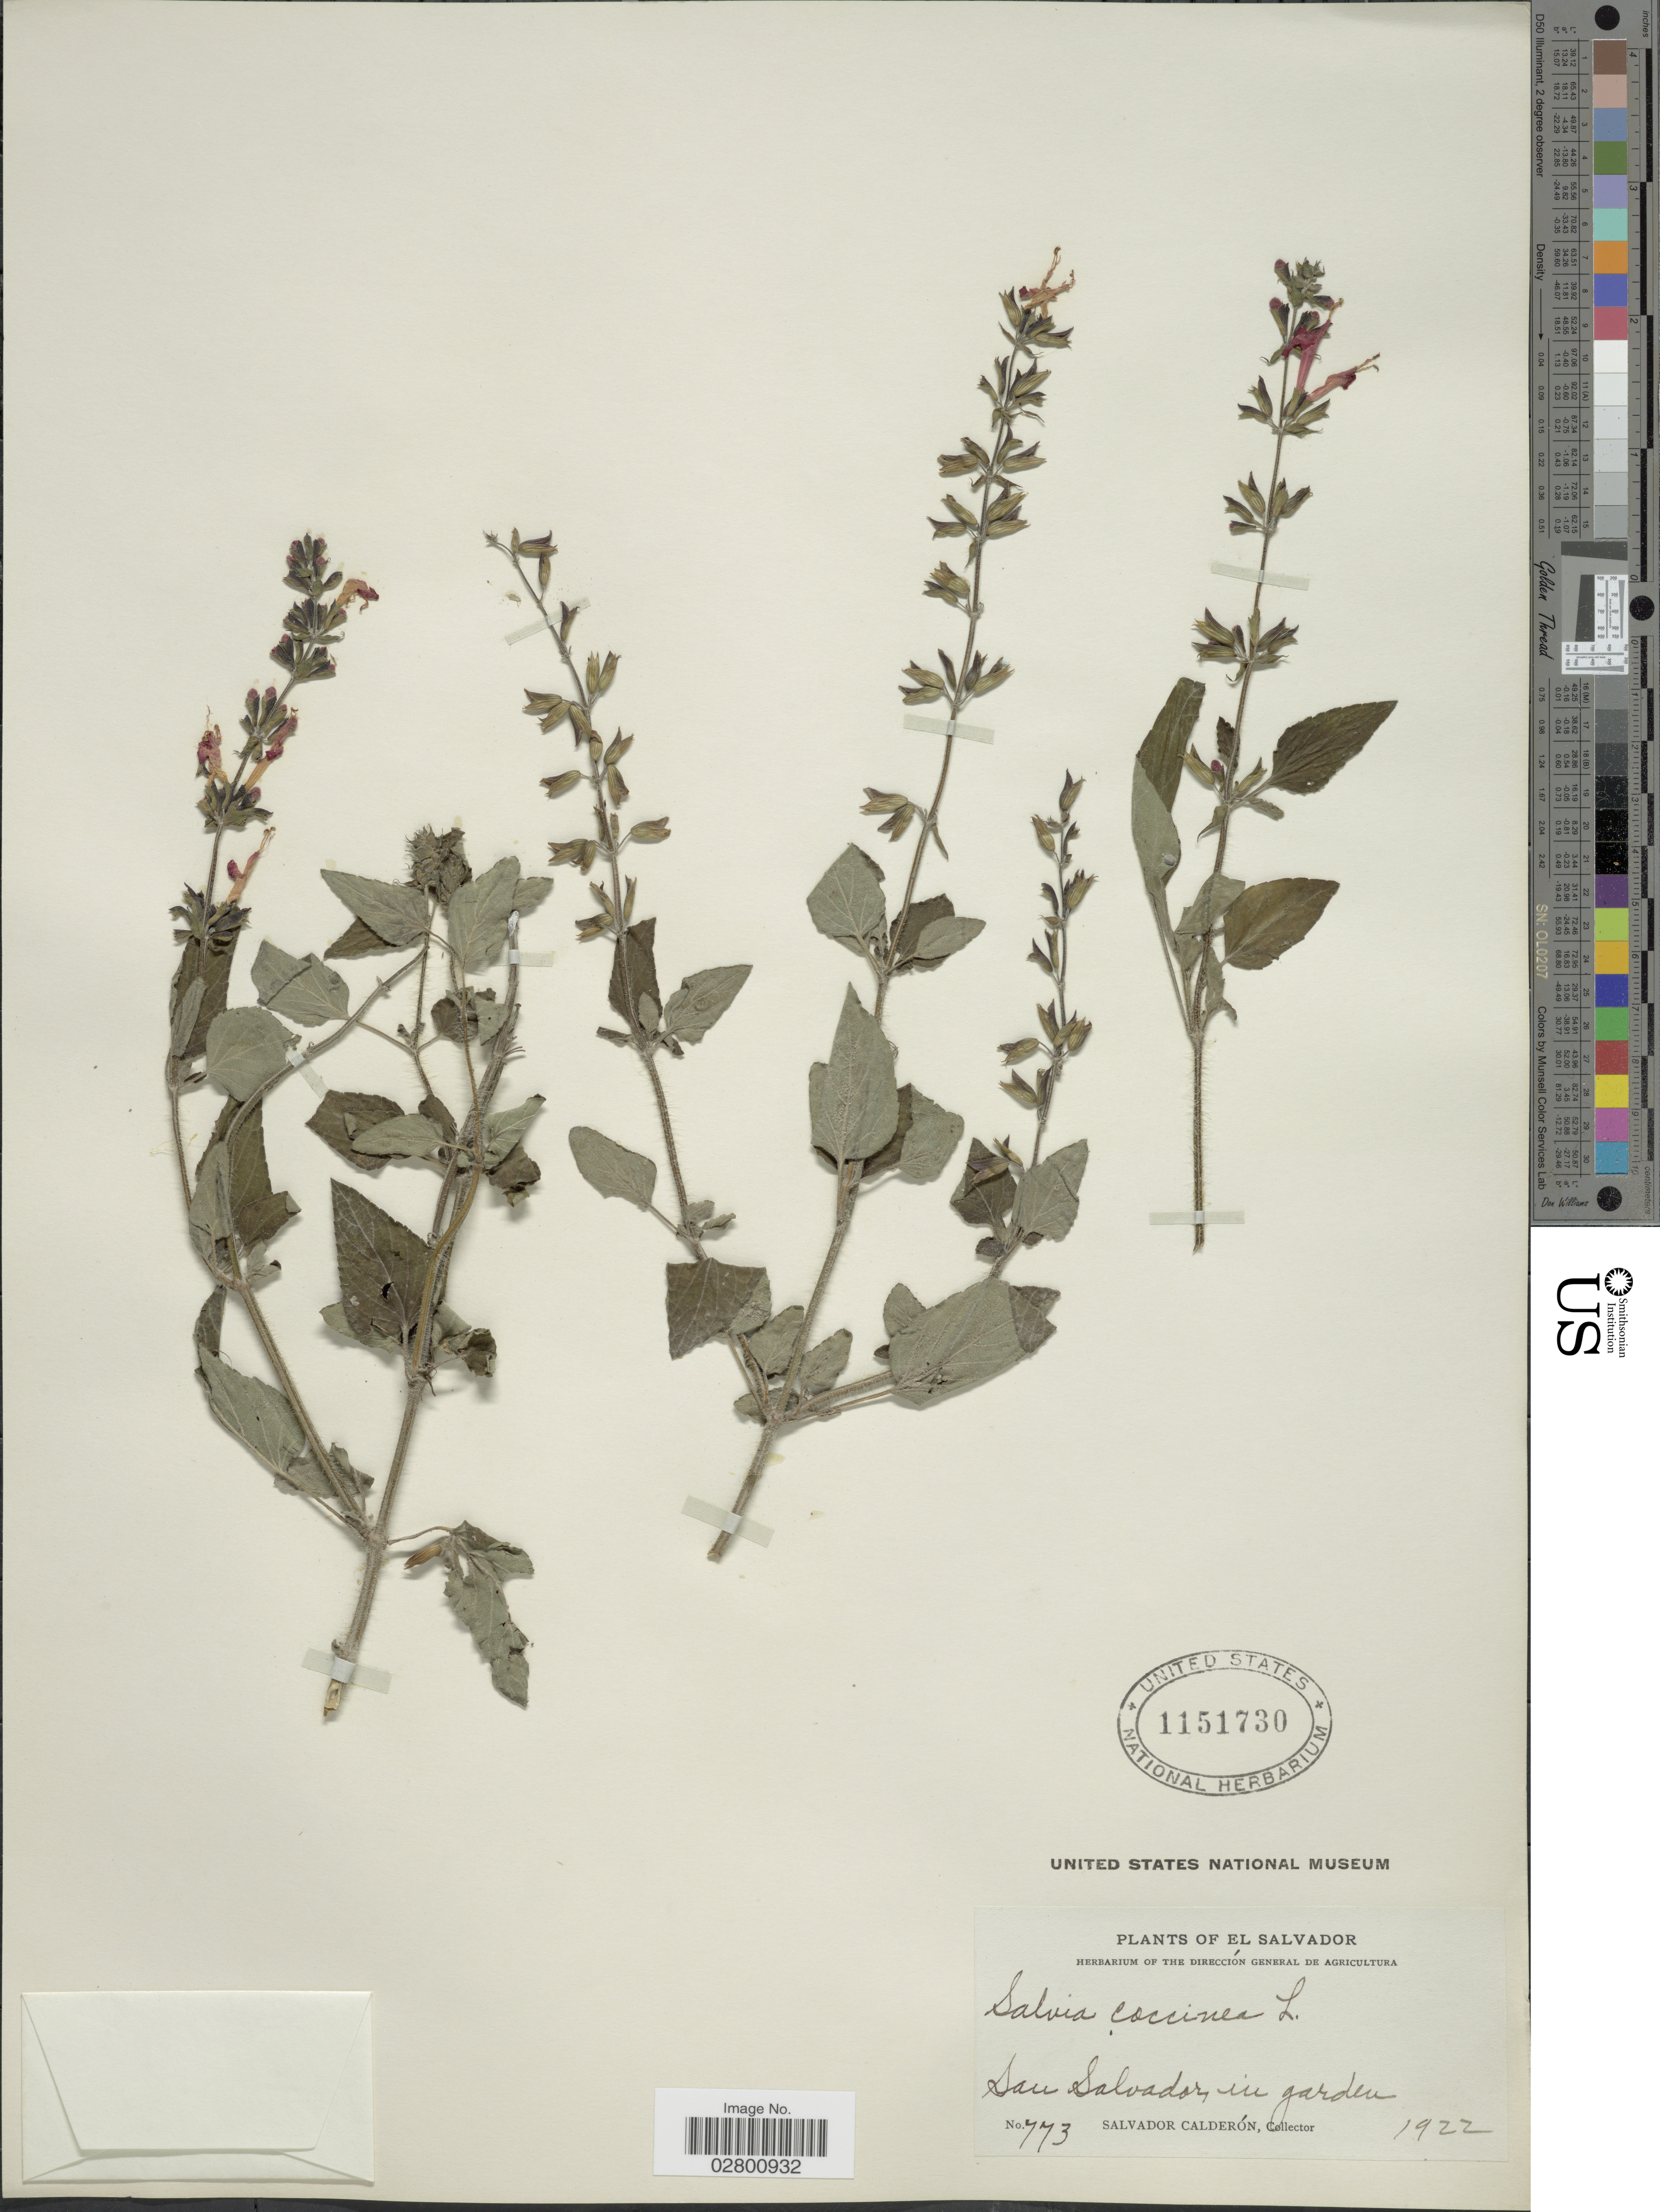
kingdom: Plantae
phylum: Tracheophyta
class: Magnoliopsida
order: Lamiales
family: Lamiaceae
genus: Salvia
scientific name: Salvia coccinea 'Naples Lavender'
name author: L. f. ex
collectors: S. Calderón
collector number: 773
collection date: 1922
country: El Salvador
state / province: San Salvador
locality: In garden.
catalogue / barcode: US 1151730